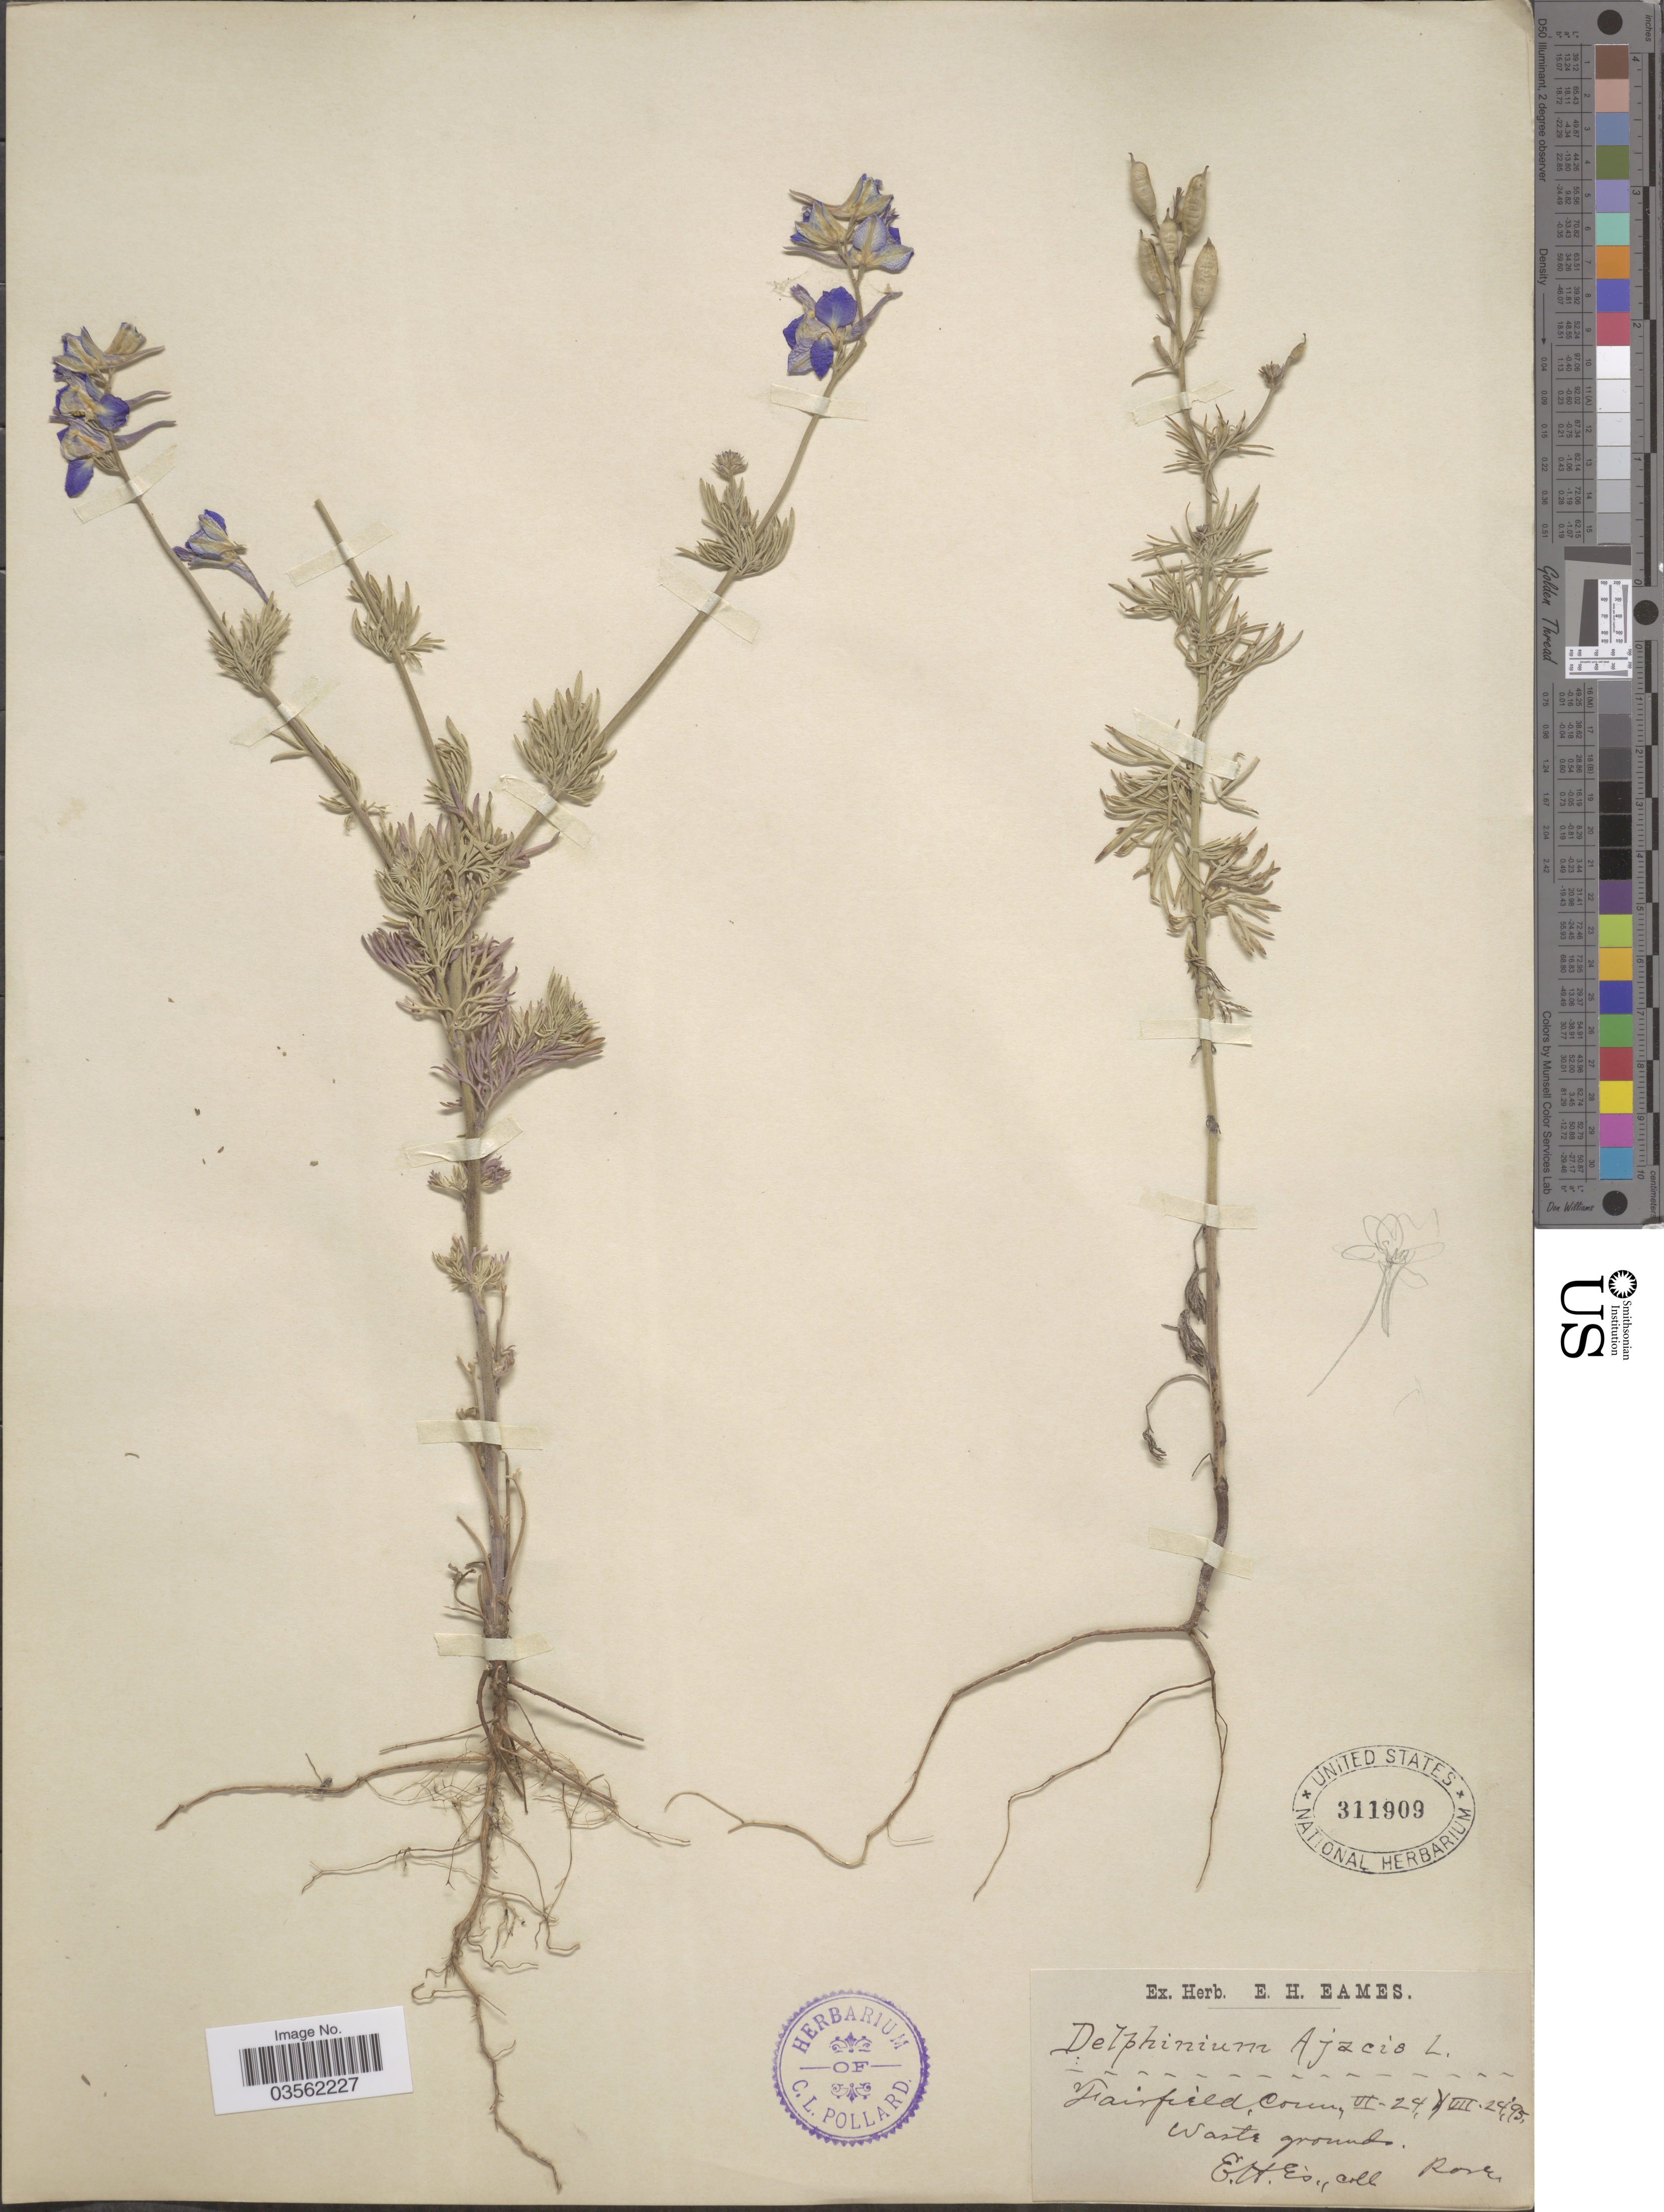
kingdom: Plantae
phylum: Tracheophyta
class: Magnoliopsida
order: Ranunculales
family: Ranunculaceae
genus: Delphinium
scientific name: Delphinium ajacis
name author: L.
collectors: E. H. Eames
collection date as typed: Transcribed d/m/y: 24/6/95 to 24/7/95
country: United States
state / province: Connecticut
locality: Fairfield. Waste grounds.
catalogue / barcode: US 311909